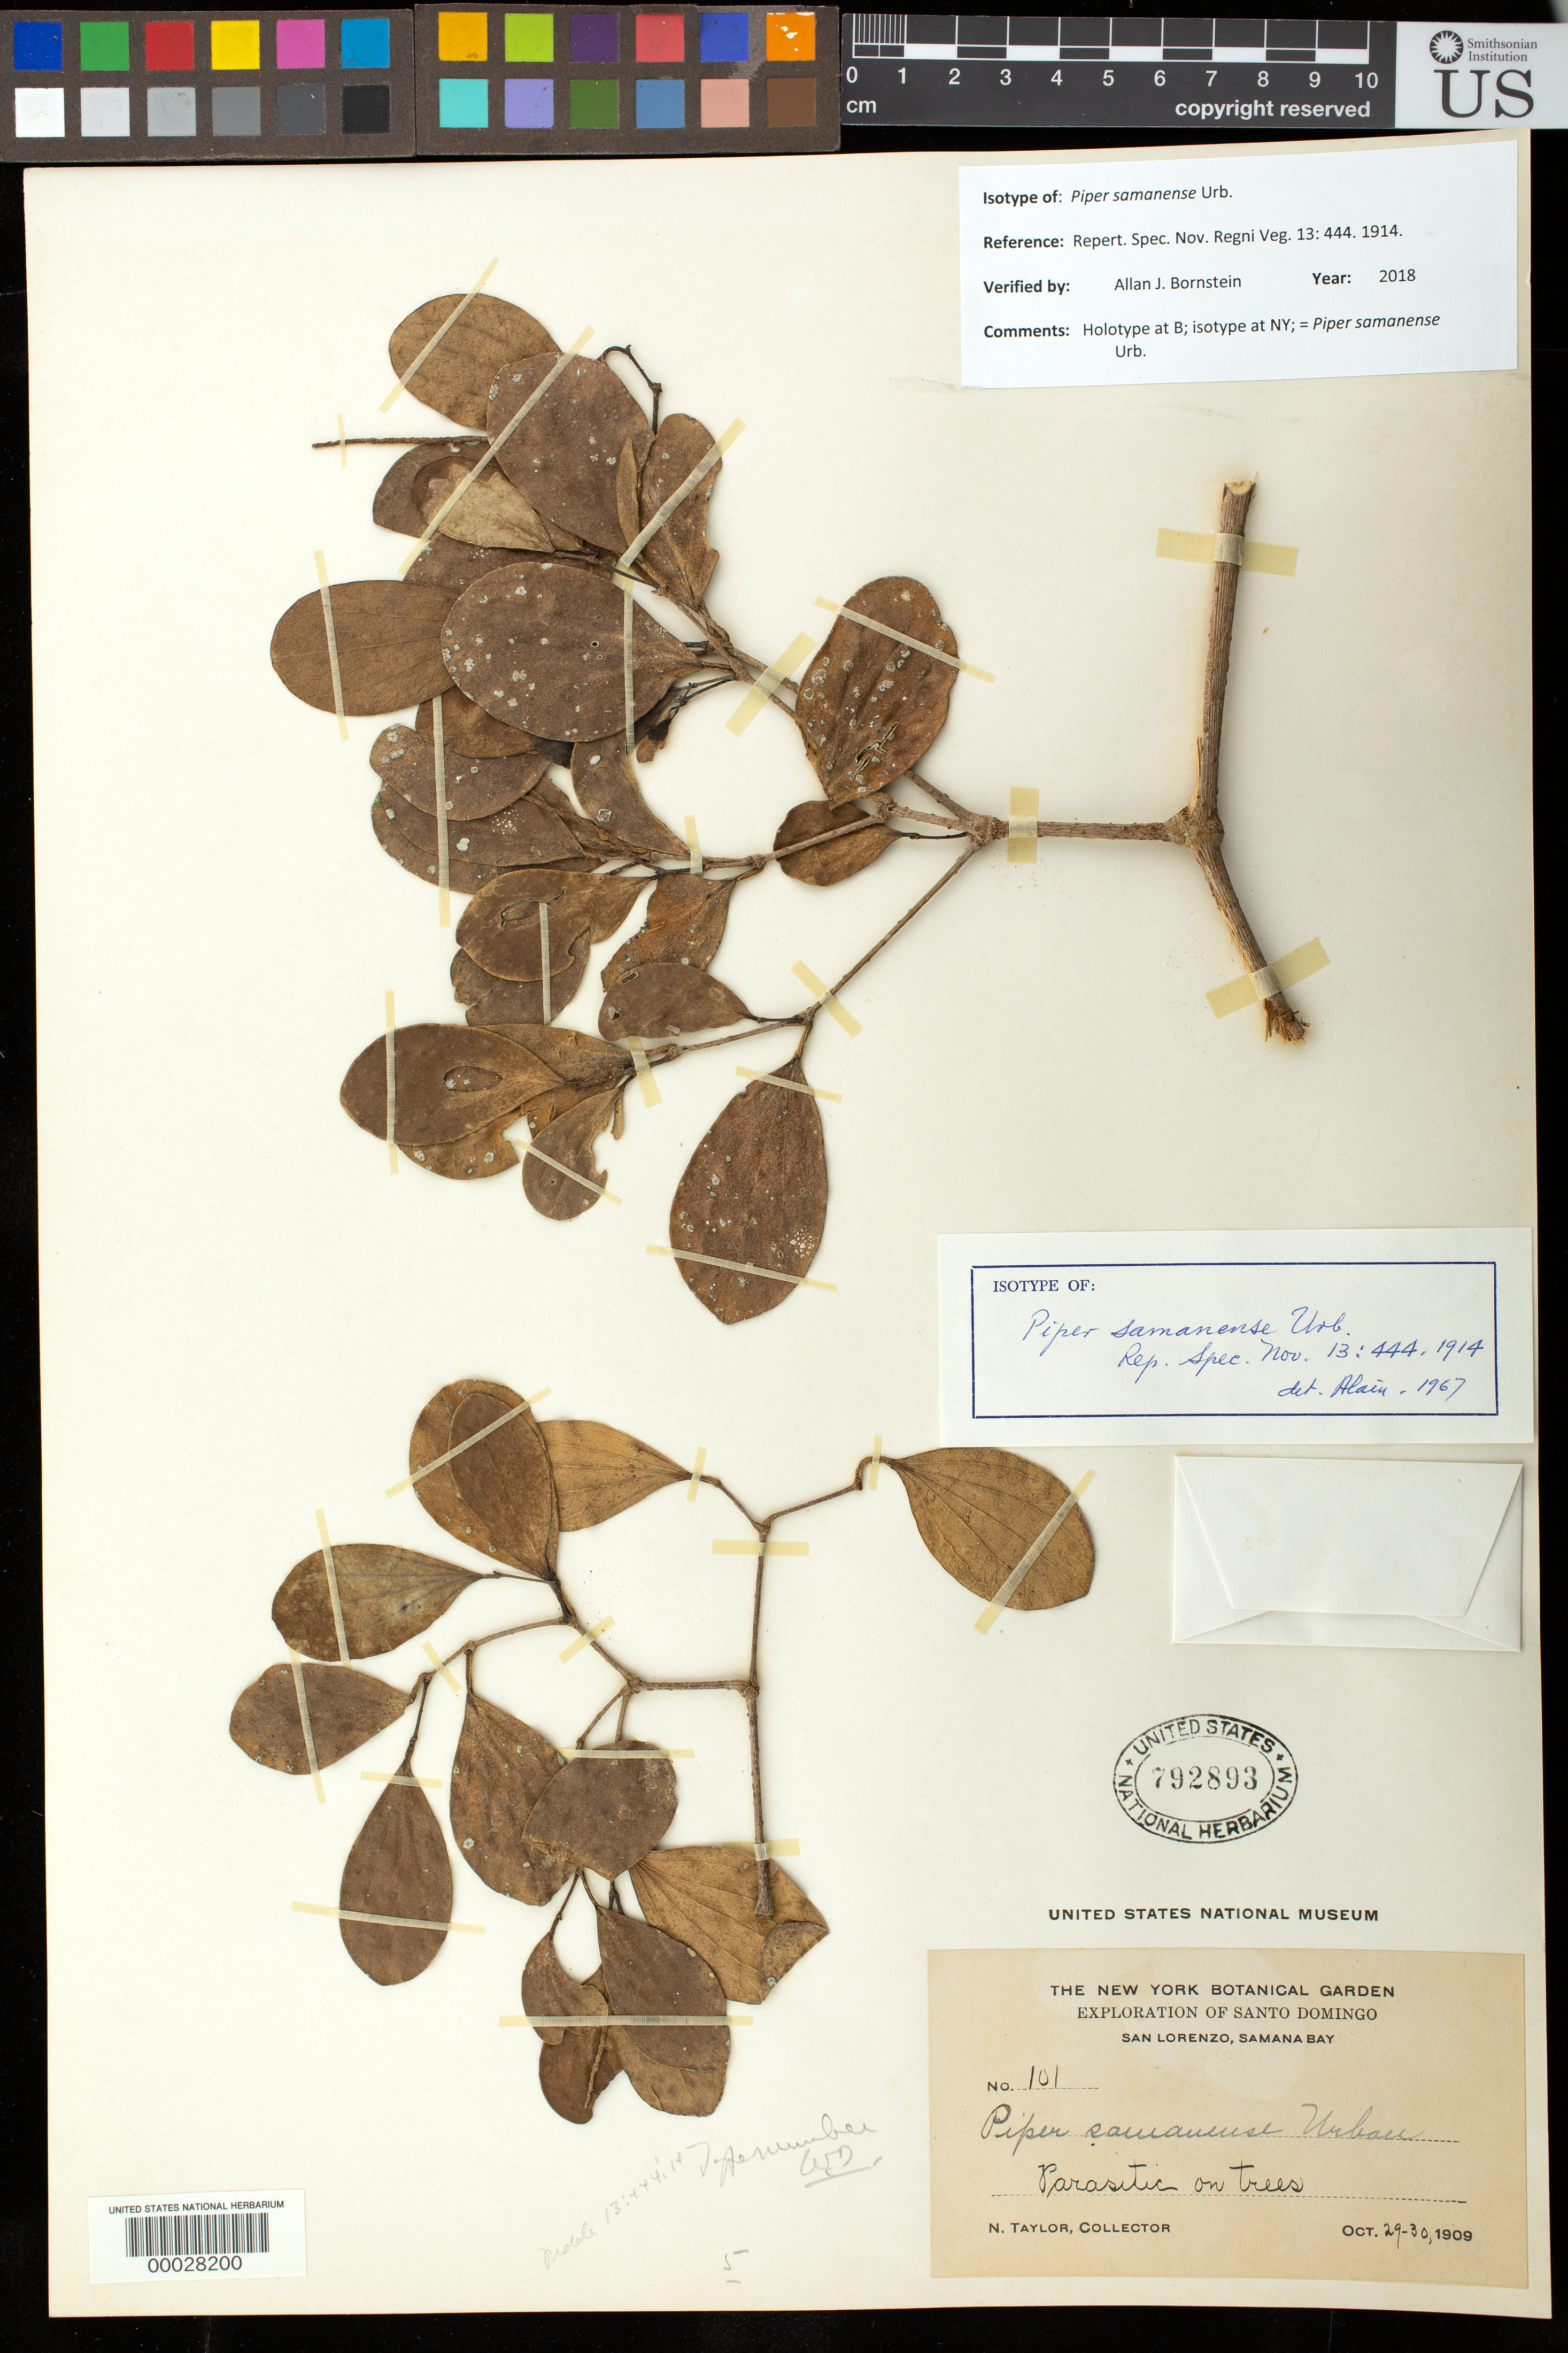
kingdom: Plantae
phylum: Tracheophyta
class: Magnoliopsida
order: Piperales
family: Piperaceae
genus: Piper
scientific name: Piper samanense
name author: Urb.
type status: Isotype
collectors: N. Taylor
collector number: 101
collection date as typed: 29 Oct 1909 to 30 Oct 1909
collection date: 1909-10-29/1909-10-30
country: Dominican Republic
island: Hispaniola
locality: San Lorenzo, Samana Bay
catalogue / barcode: US 792893